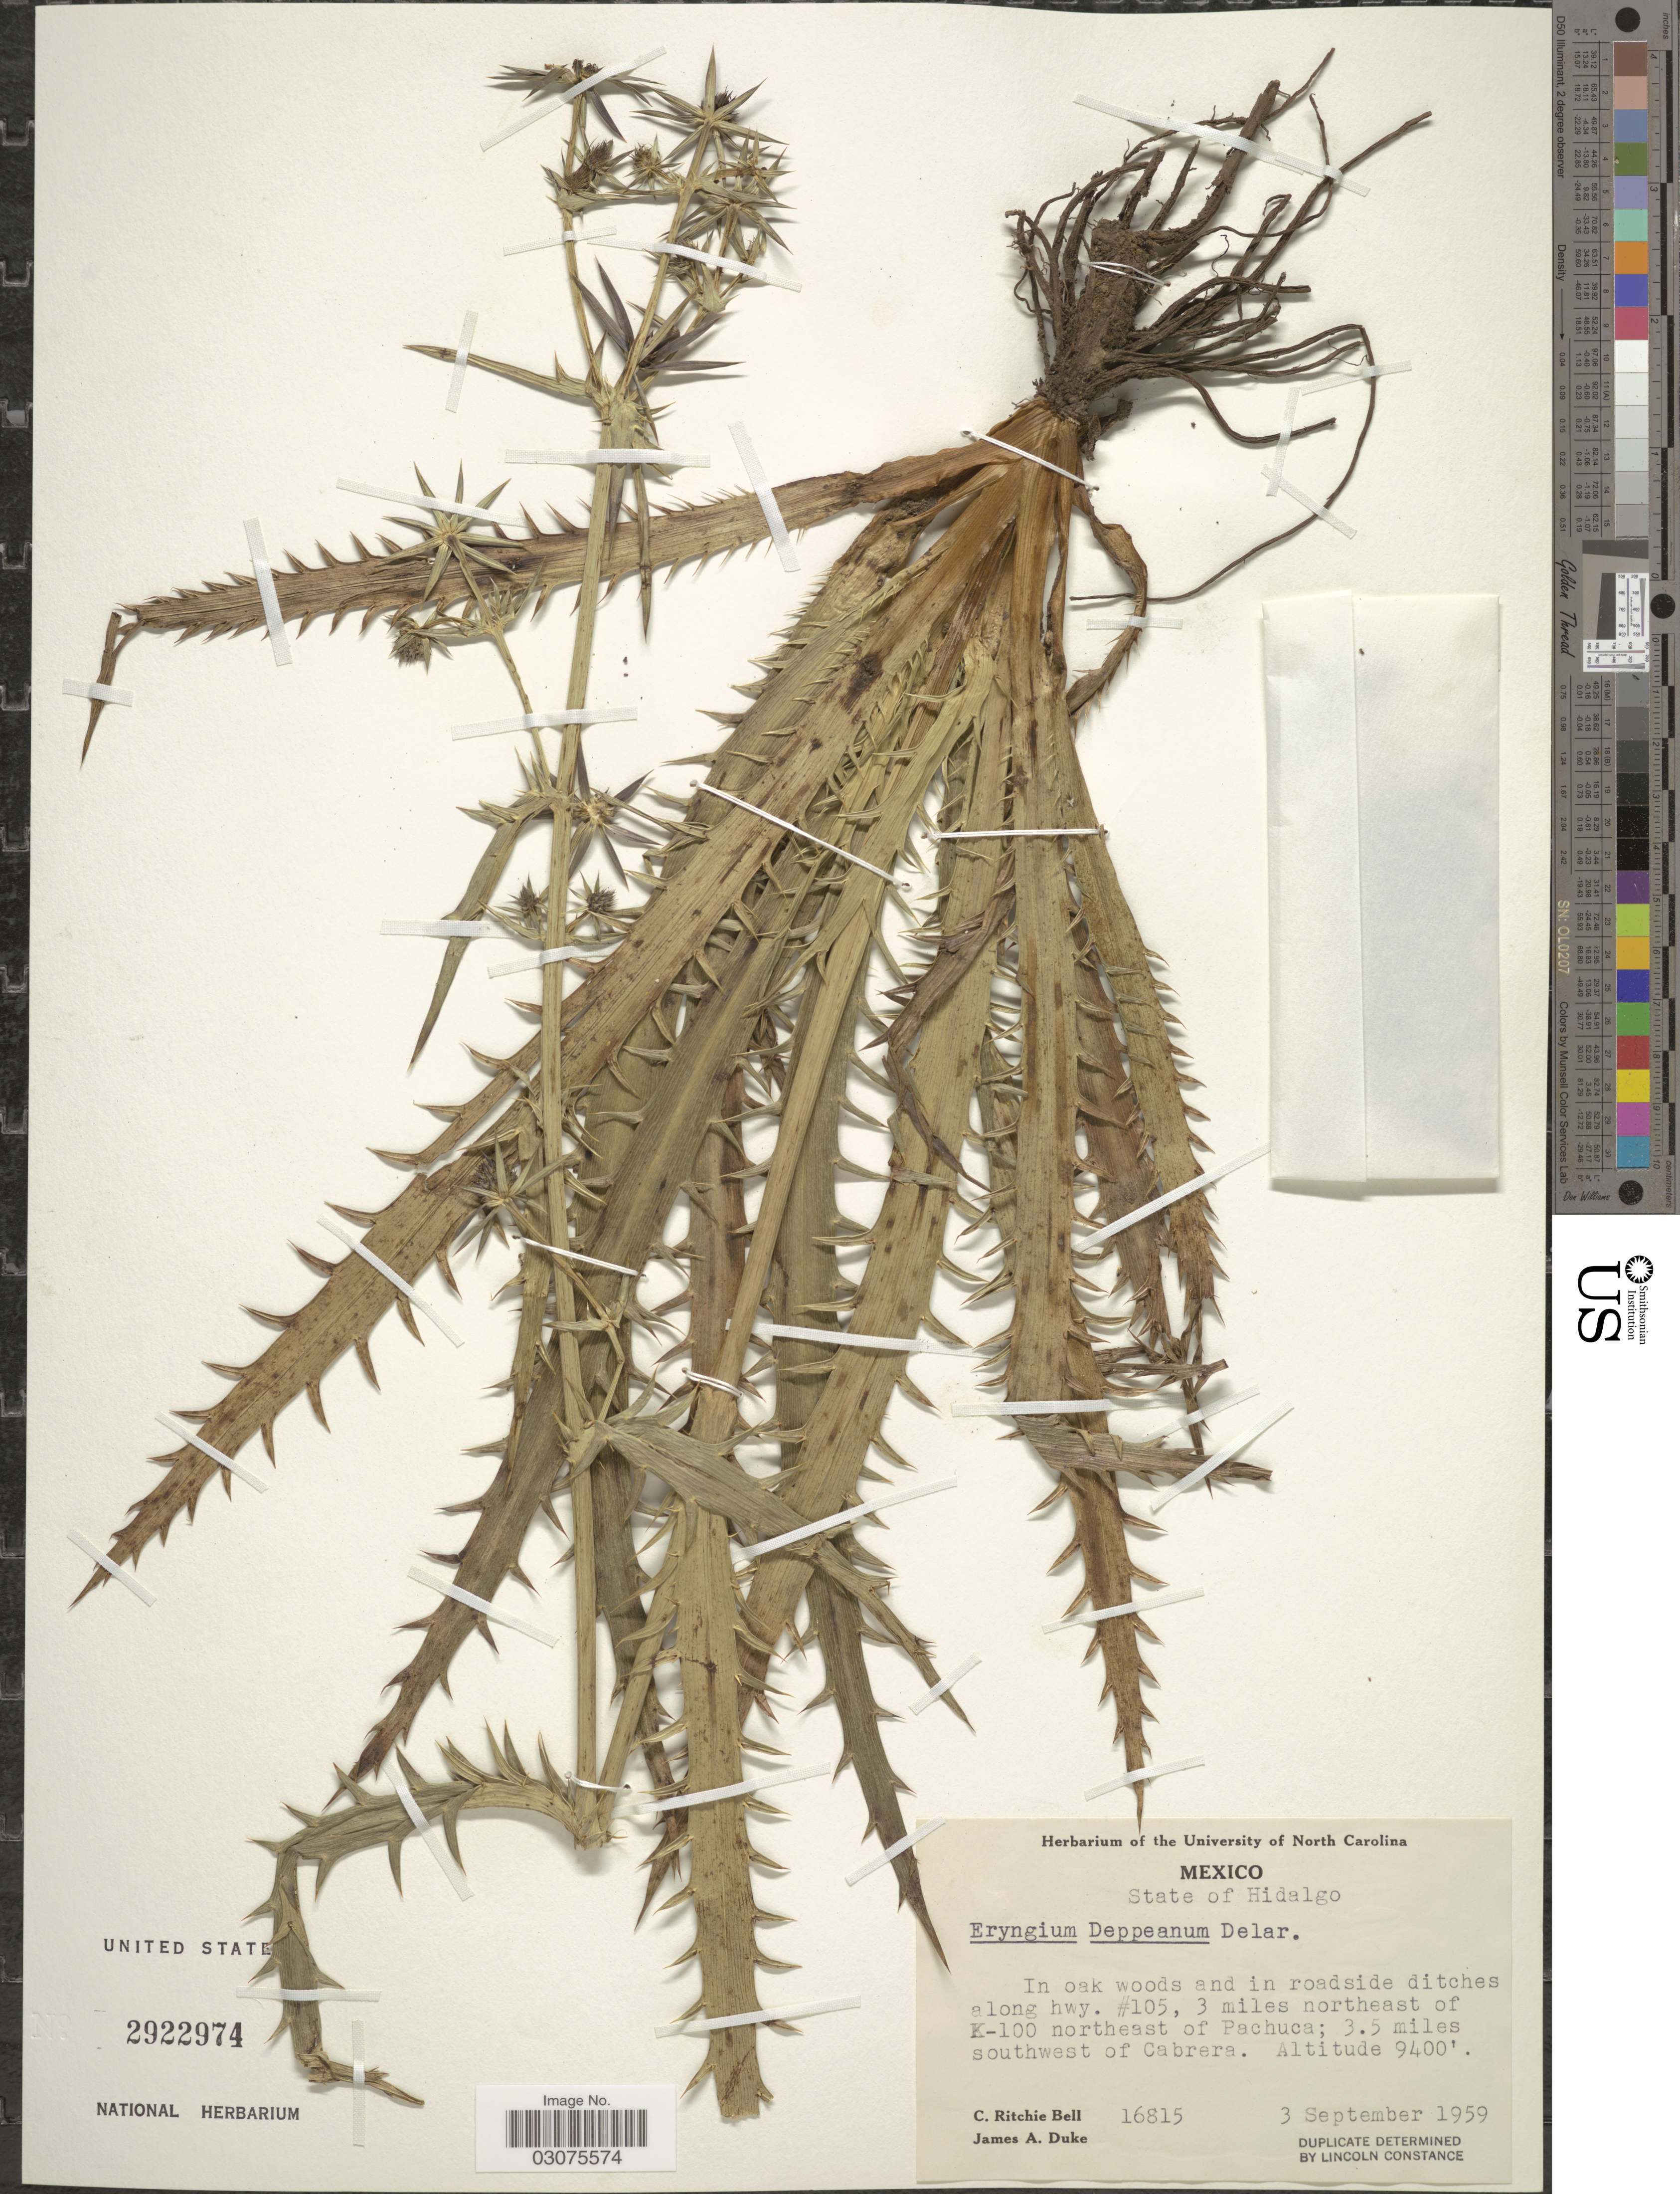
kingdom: Plantae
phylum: Tracheophyta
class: Magnoliopsida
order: Apiales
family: Apiaceae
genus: Eryngium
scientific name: Eryngium deppeanum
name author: Schltdl. & Cham.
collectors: C. R. Bell & J. A. Duke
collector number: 16815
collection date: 1959-09-03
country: Mexico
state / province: Hidalgo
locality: In oak woods and in roadside ditches along hwy. #105, 3 miles northeast of K-100 northeast of Pachuca; 3.5 miles southwest of Cabrera.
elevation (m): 2865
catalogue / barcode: US 2922974